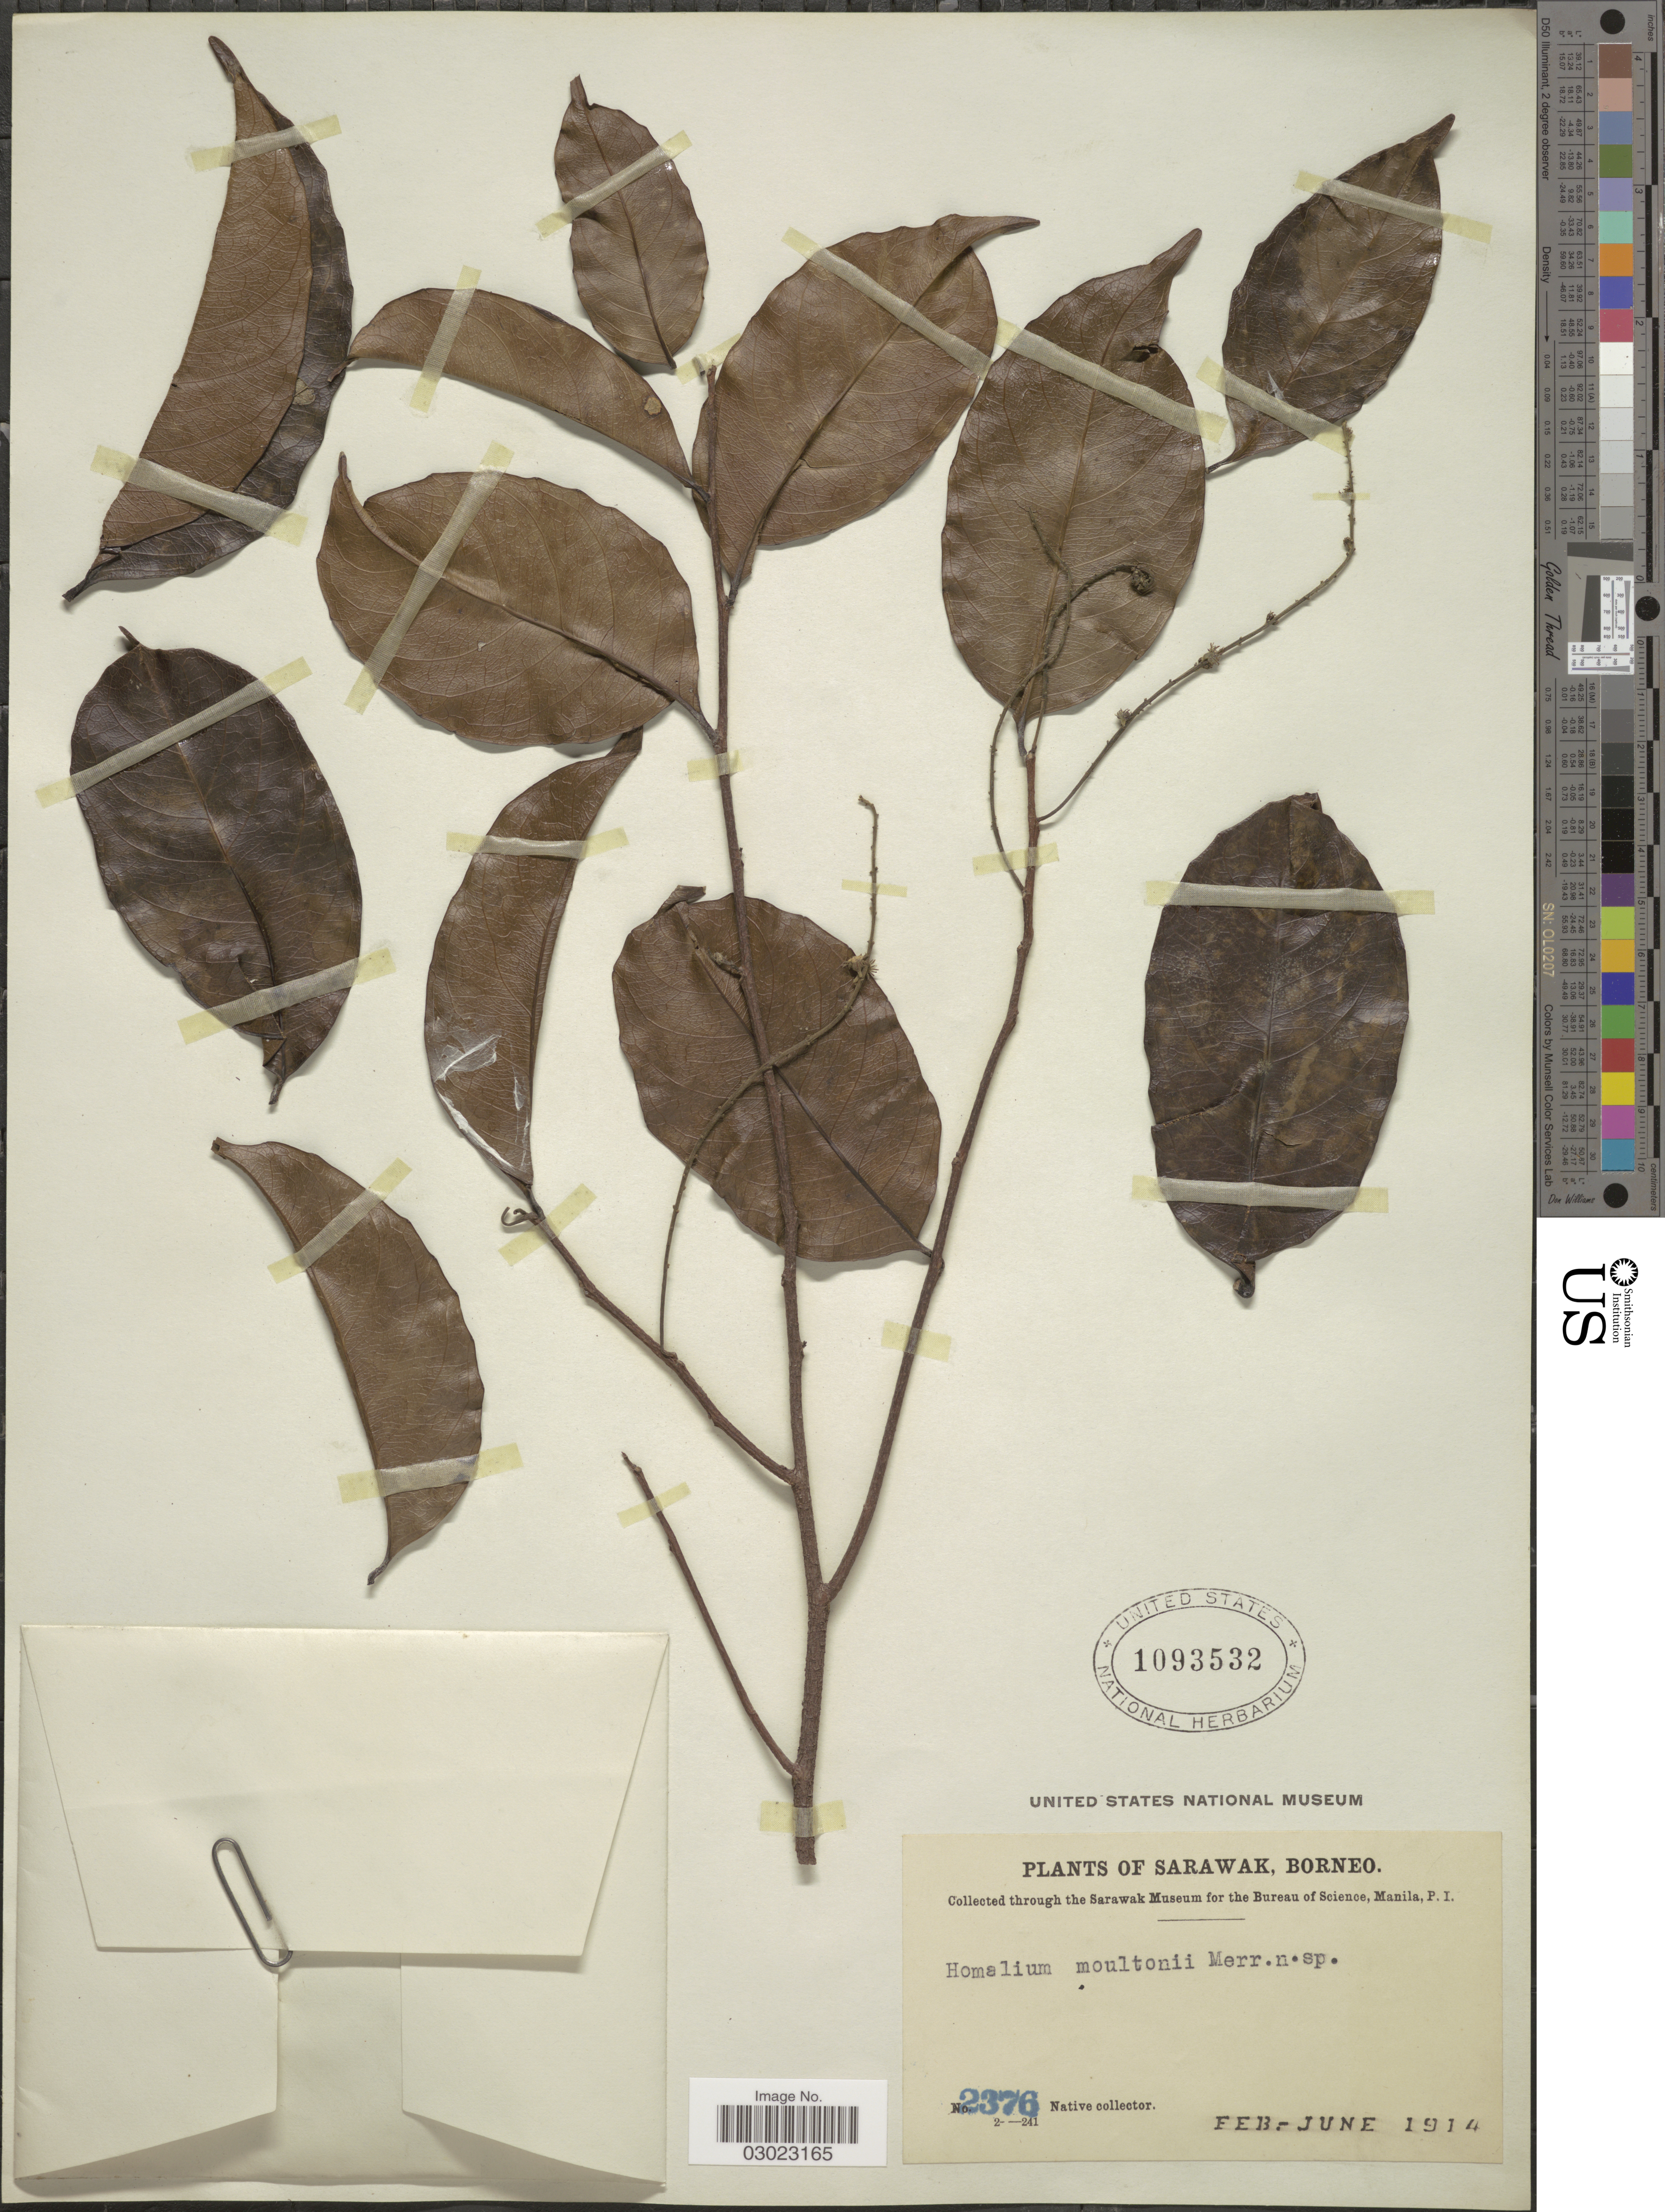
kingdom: Plantae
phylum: Tracheophyta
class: Magnoliopsida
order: Malpighiales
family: Salicaceae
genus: Homalium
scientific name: Homalium moultonii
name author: Merr.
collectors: Native collector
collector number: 2376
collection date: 1914-02/1914-06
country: Malaysia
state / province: Sarawak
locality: Borneo.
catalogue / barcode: US 1093532